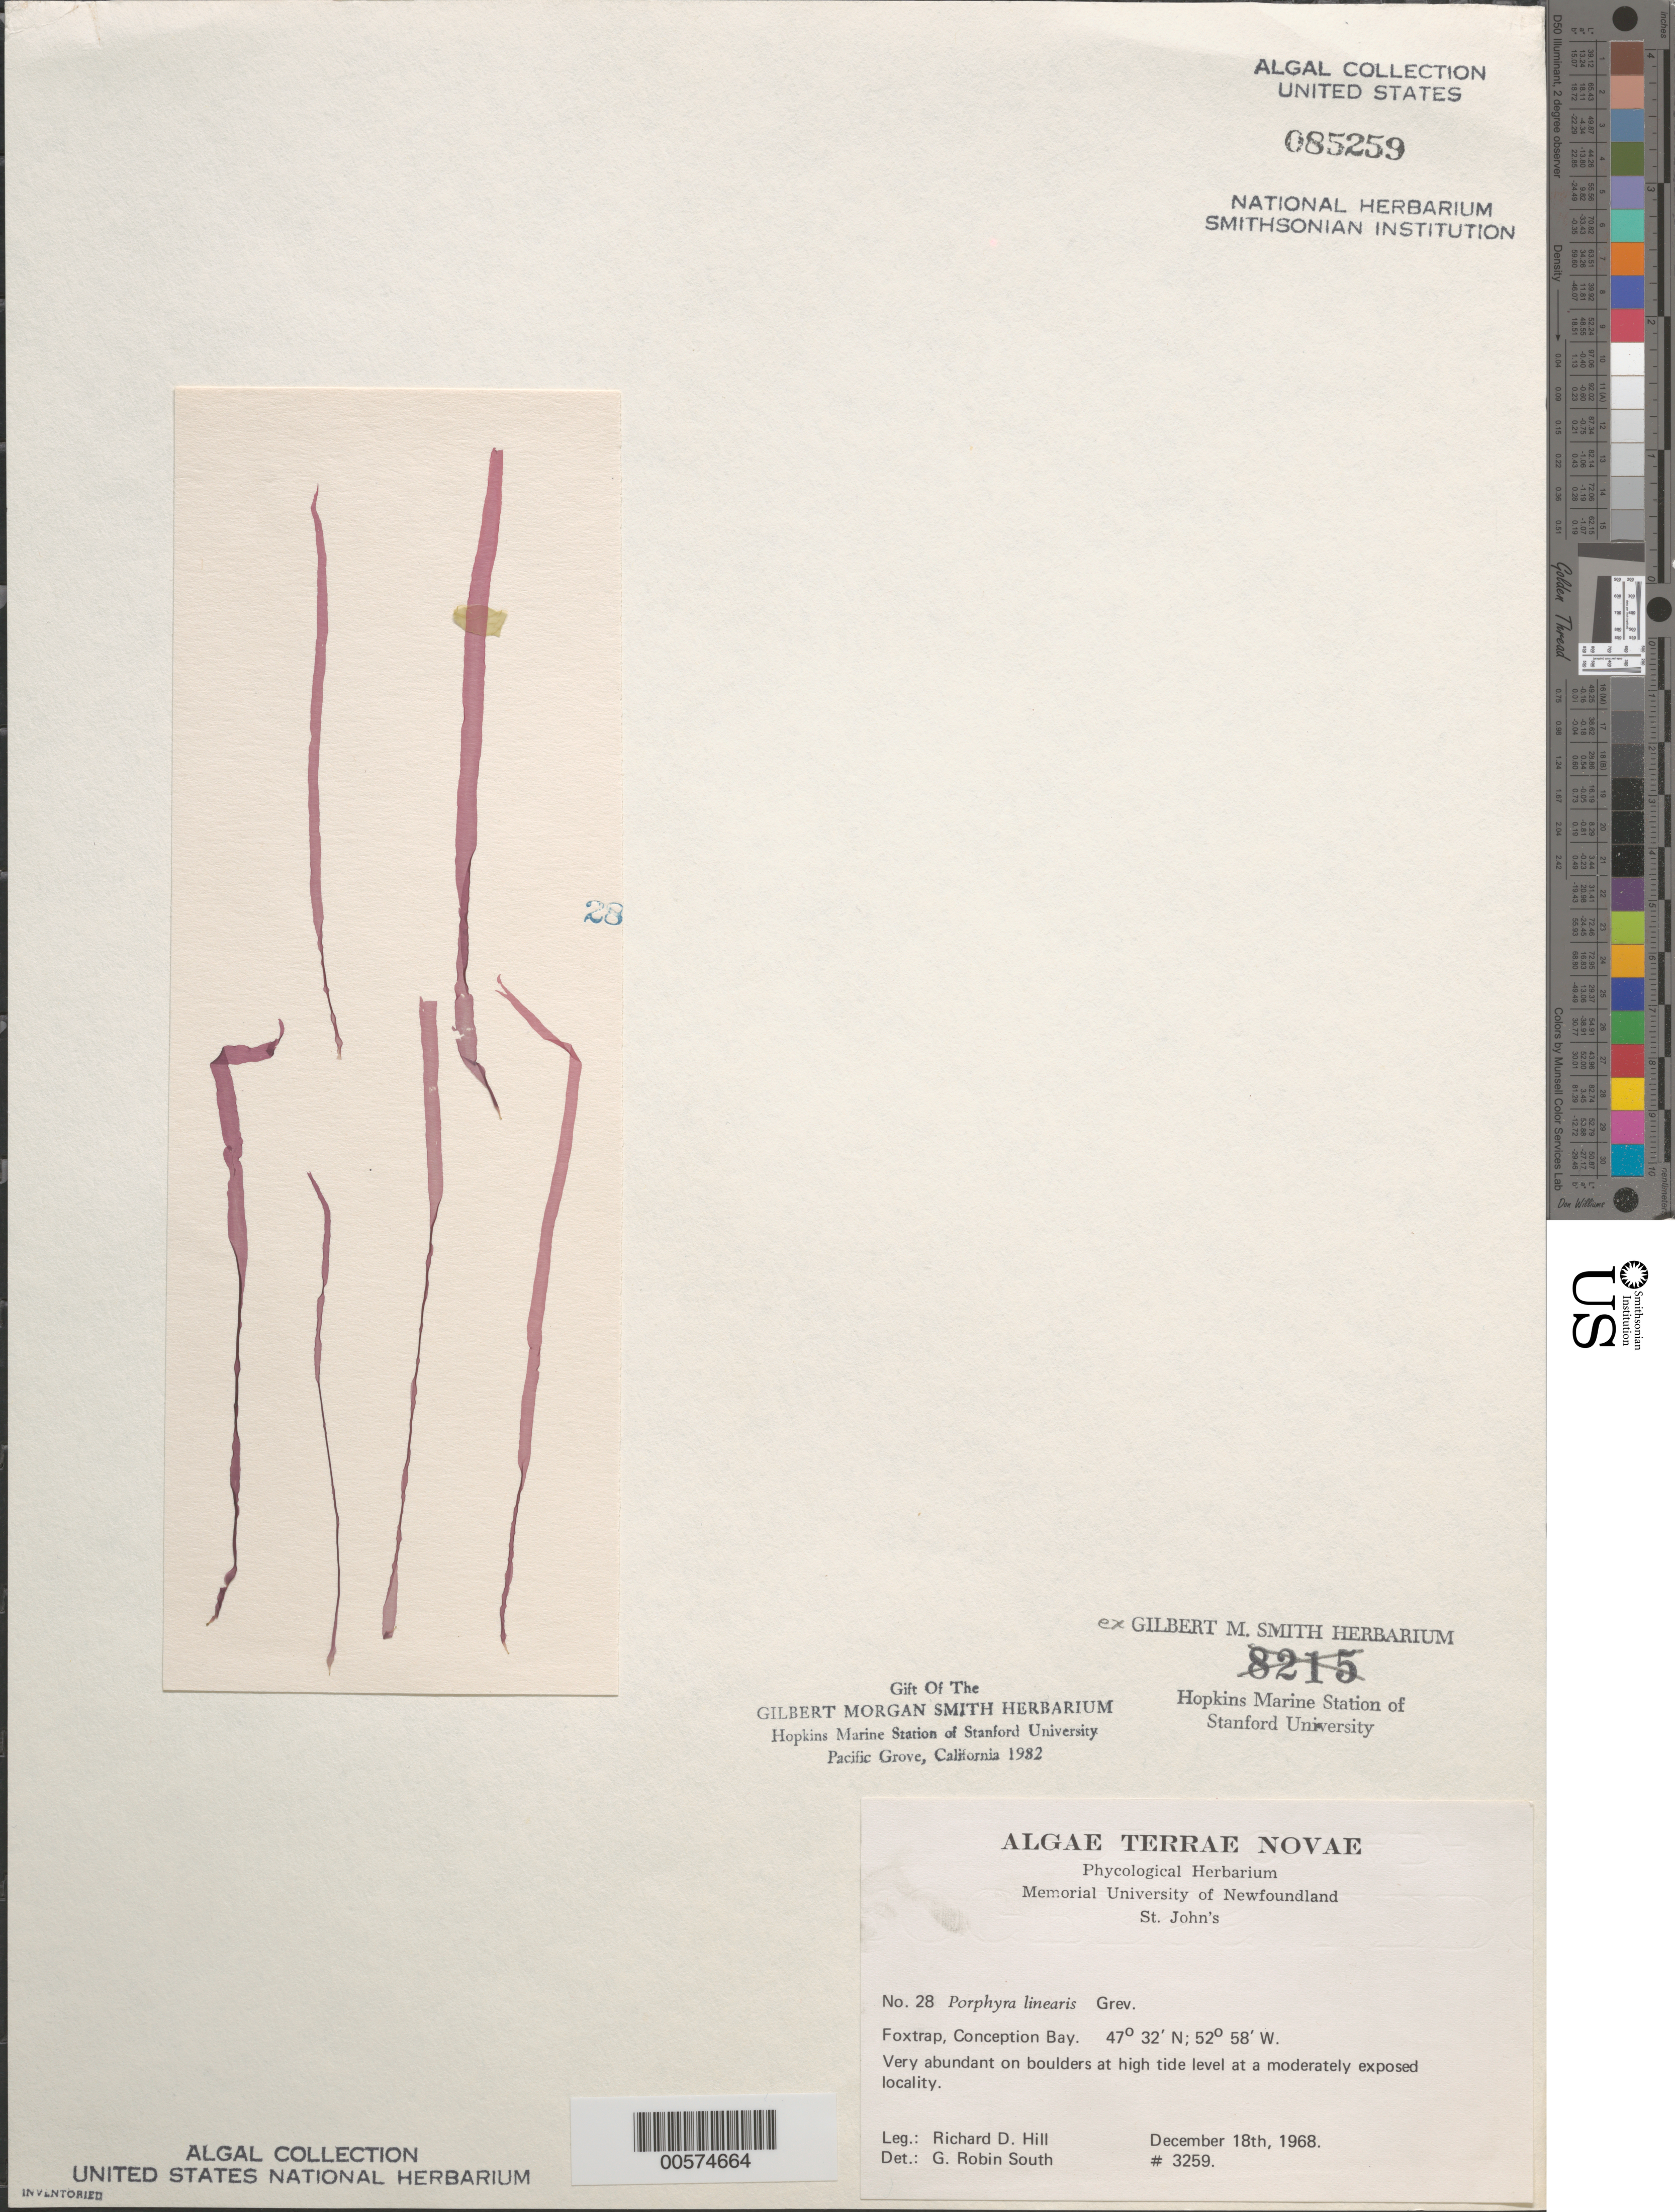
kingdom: Plantae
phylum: Rhodophyta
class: Bangiophyceae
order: Bangiales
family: Bangiaceae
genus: Porphyra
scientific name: Porphyra linearis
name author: Grev.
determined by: South, G. R.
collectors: R. D. Hill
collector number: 3259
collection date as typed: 18 Dec 1968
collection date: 1968-12-18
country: Canada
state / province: Newfoundland and Labrador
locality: Foxtrap, Conception Bay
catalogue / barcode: US 85259